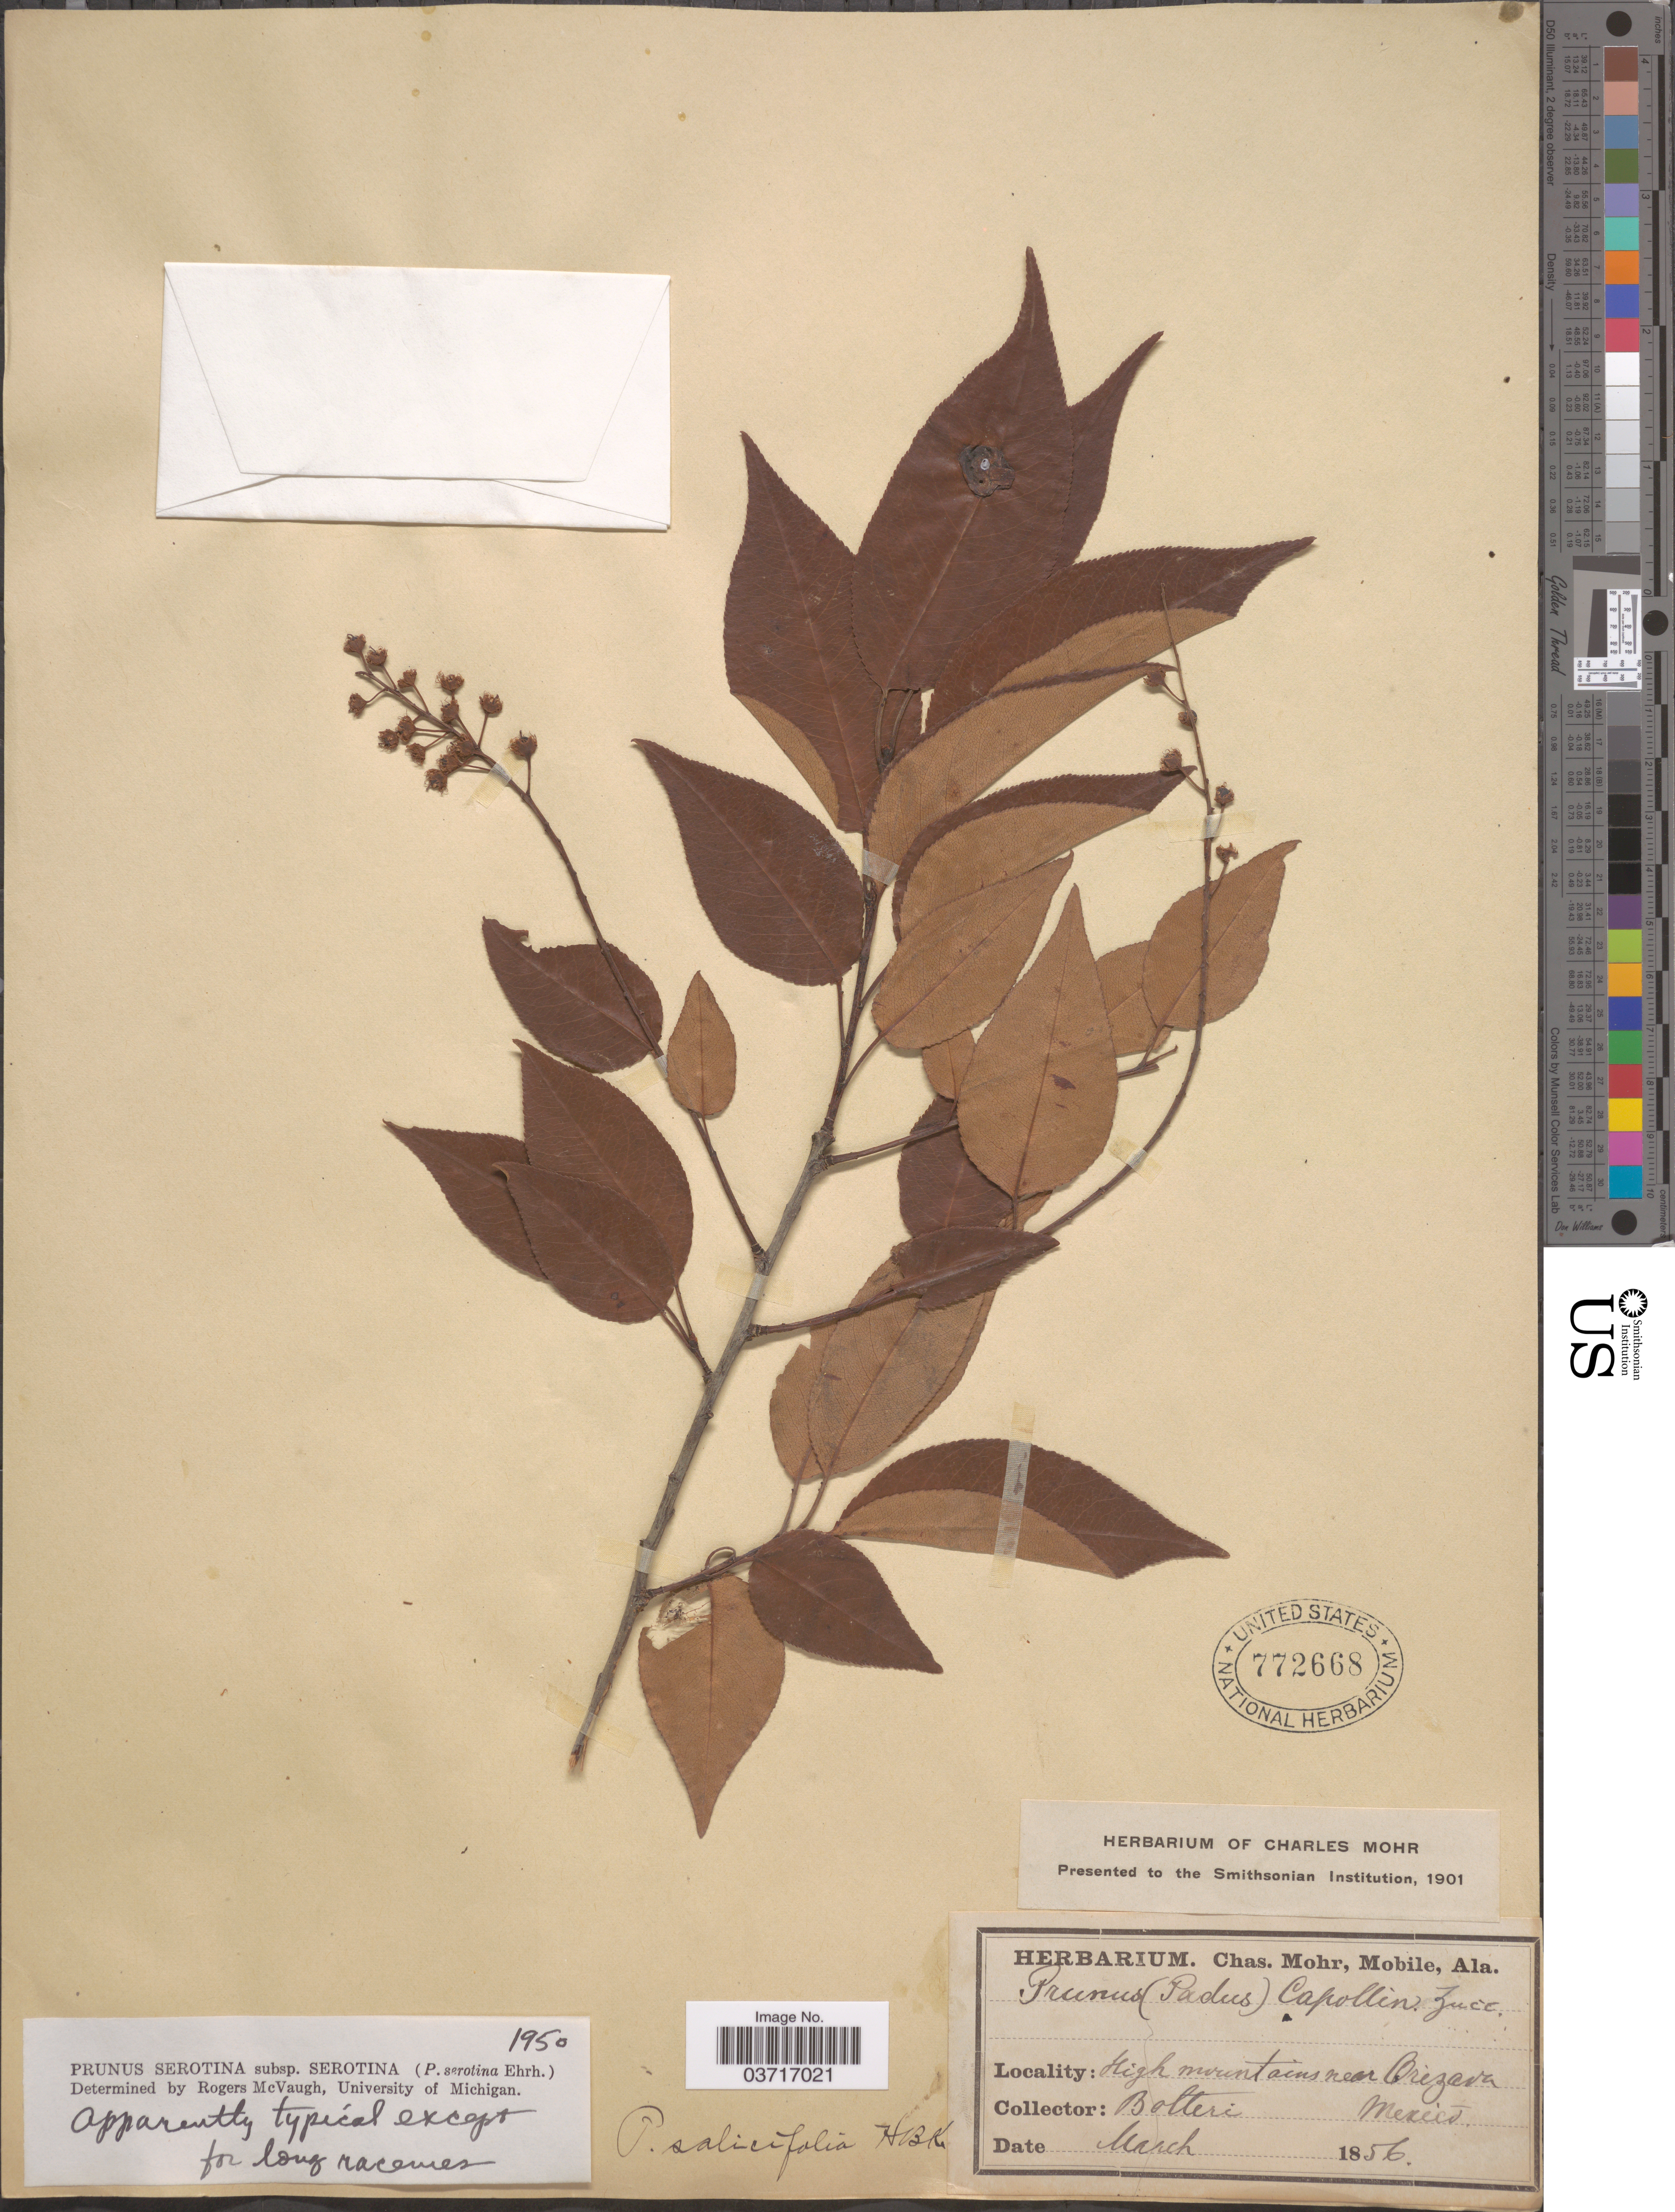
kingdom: Plantae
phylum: Tracheophyta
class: Magnoliopsida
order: Rosales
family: Rosaceae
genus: Prunus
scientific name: Prunus serotina var. serotina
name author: Ehrh.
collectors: -. Botteri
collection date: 1856-03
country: Mexico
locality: High mountains near Orizaba.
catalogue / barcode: US 772668